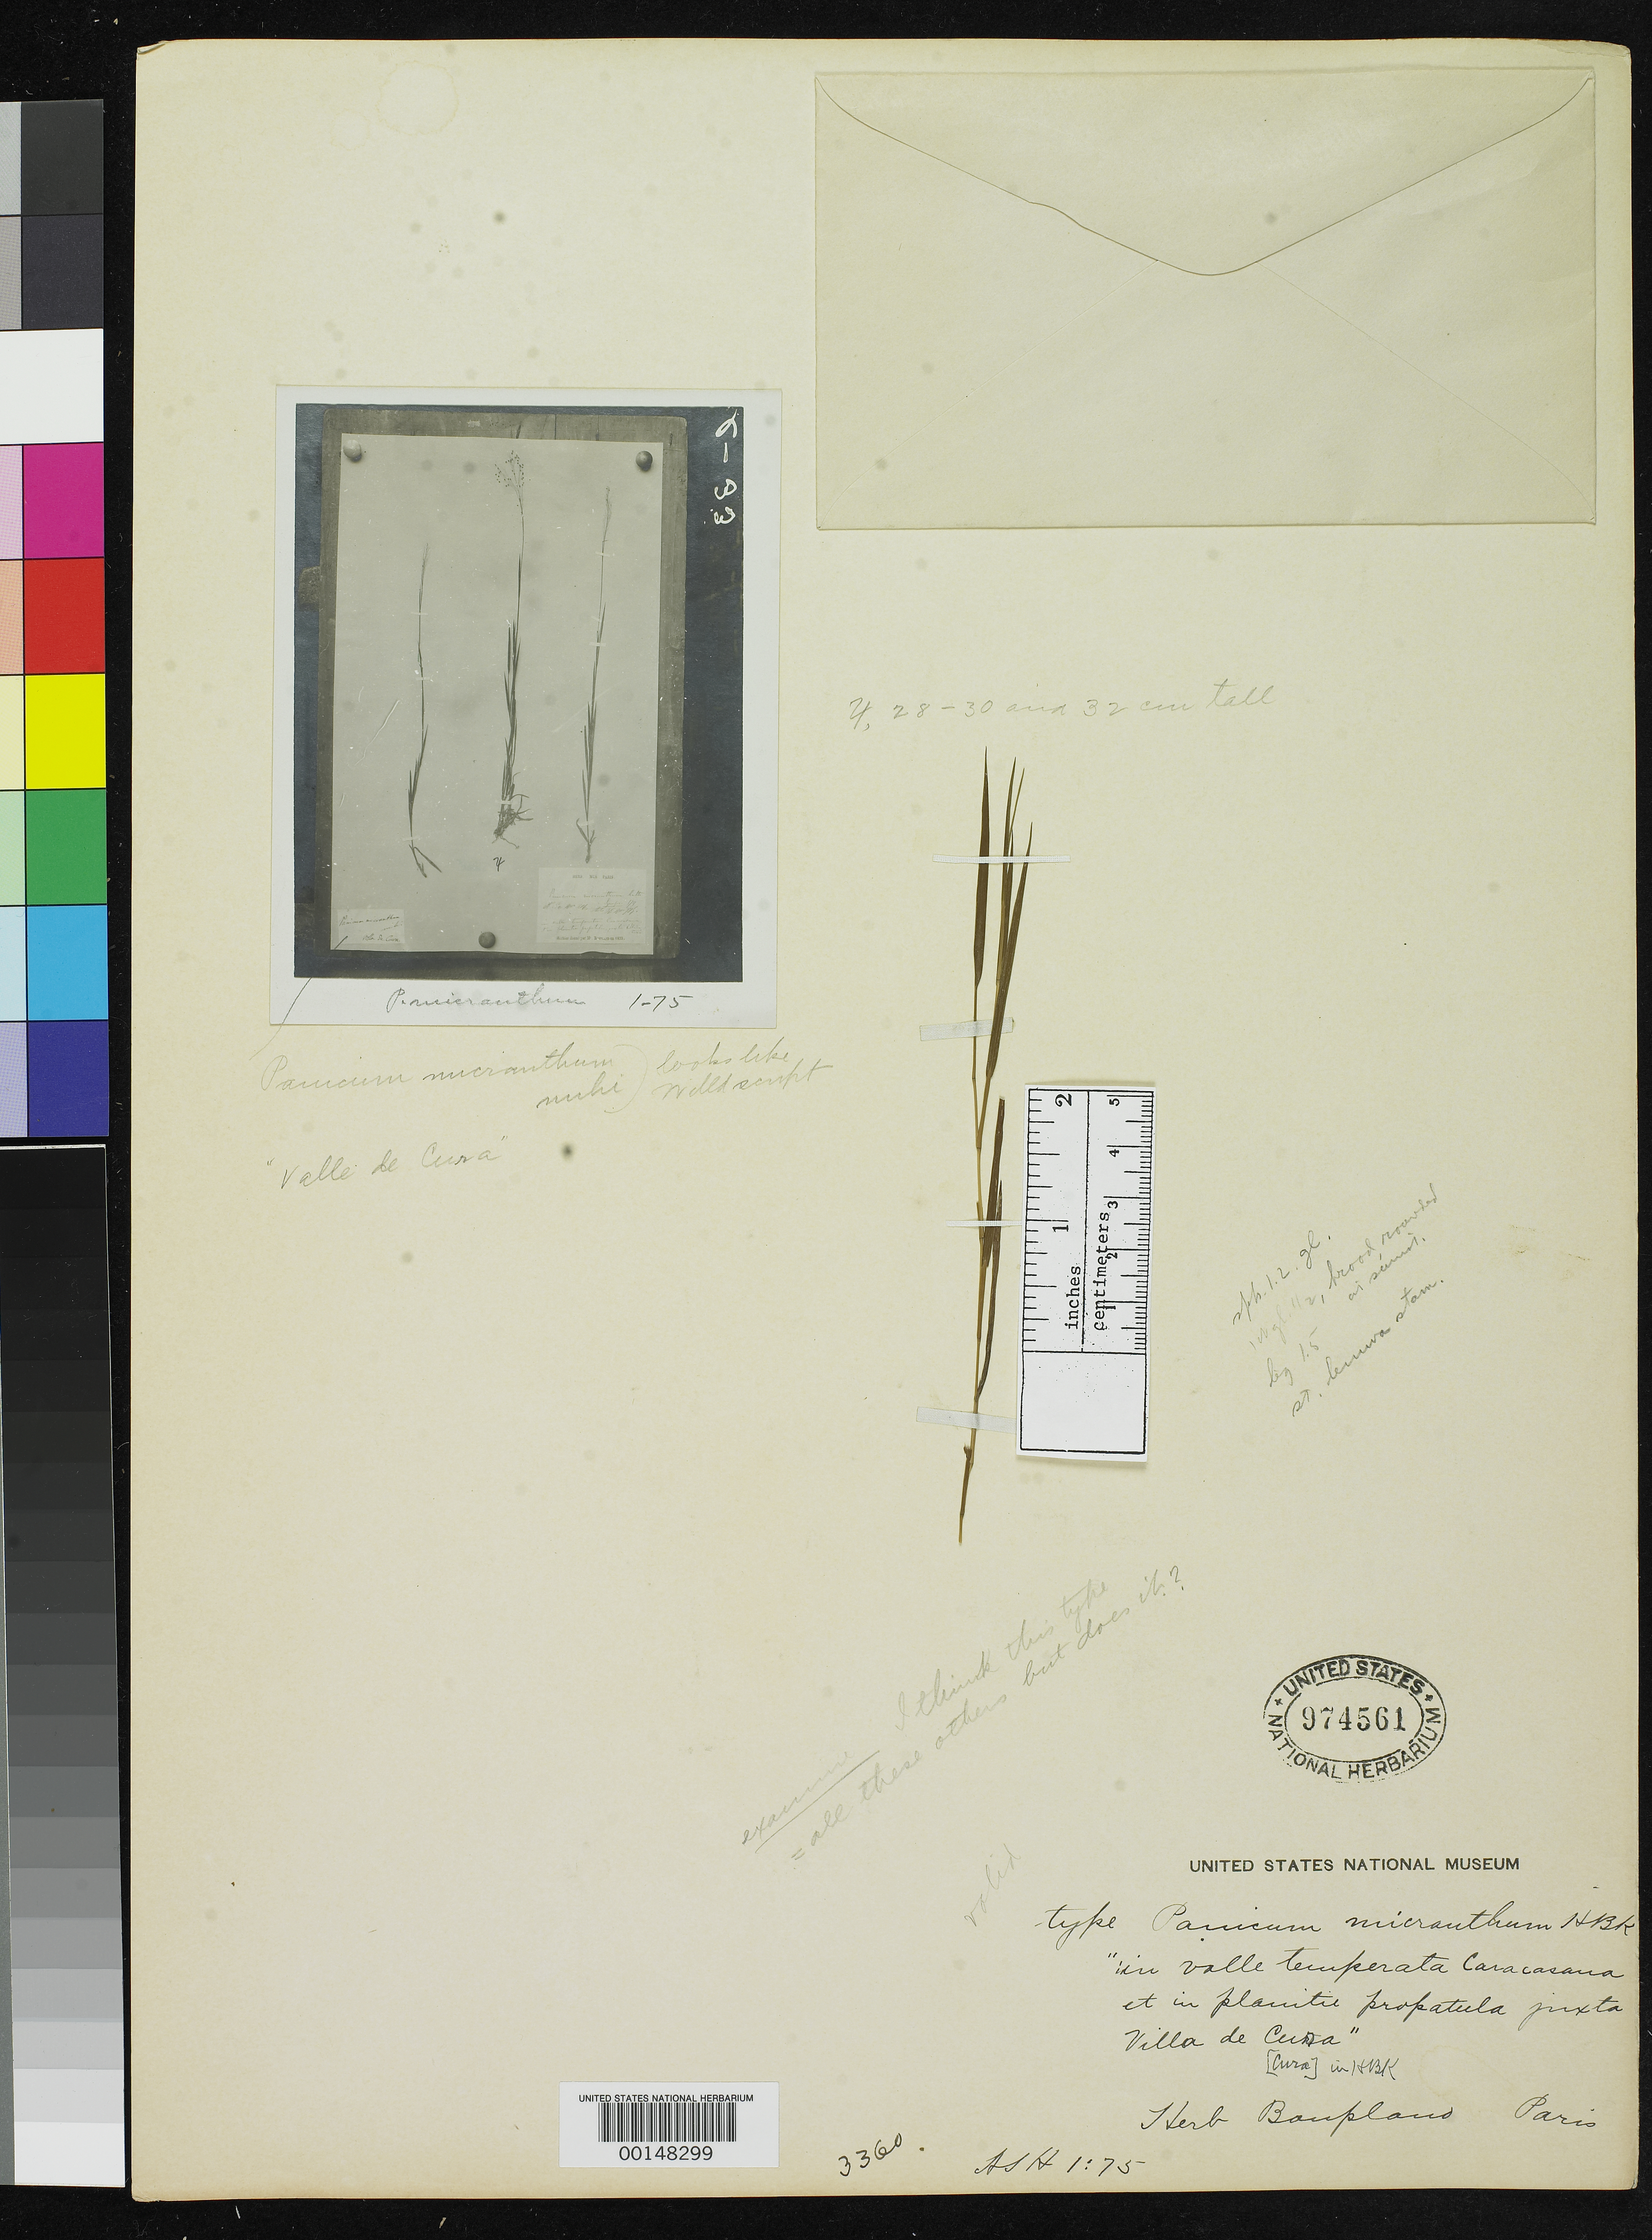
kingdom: Plantae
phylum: Tracheophyta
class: Liliopsida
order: Poales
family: Poaceae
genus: Panicum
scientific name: Panicum micranthum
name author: Kunth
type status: Type Fragment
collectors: F. W. Humboldt & A. J. A. Bonpland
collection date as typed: Jan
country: Venezuela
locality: Valle de Cura, Caracasana; alt. 270-450 hp.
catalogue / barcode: US 974561